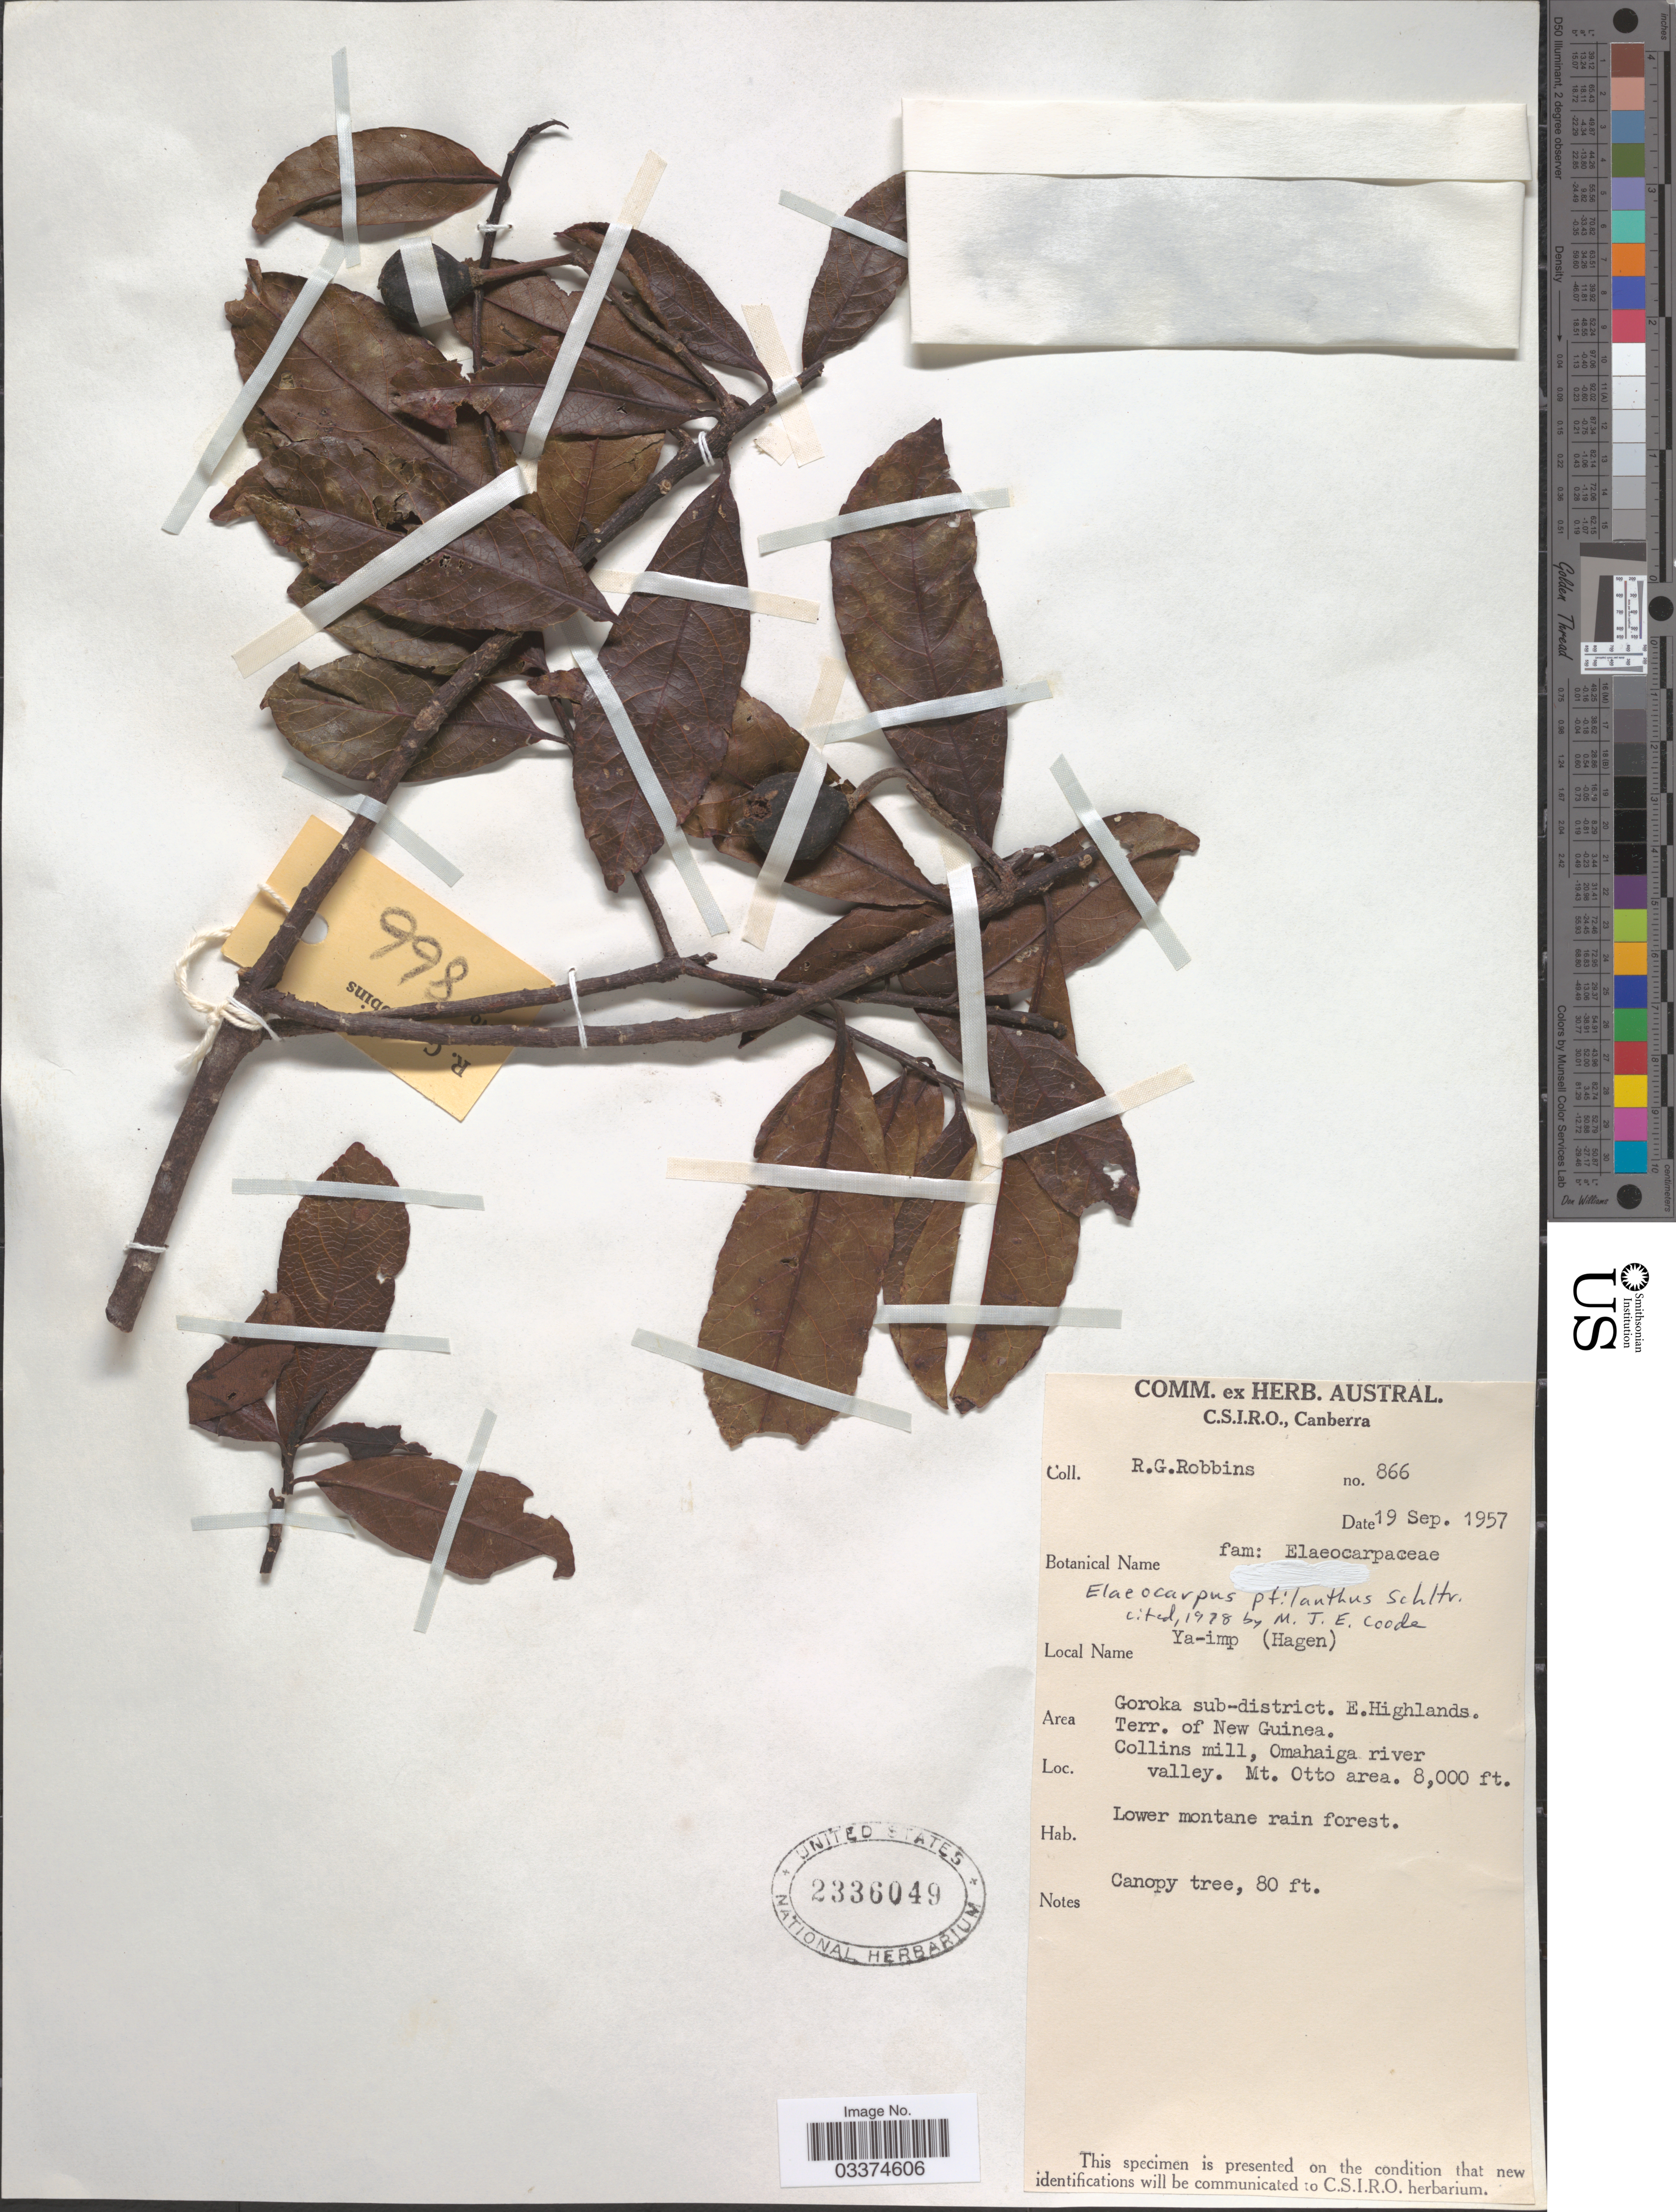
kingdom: Plantae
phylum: Tracheophyta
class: Magnoliopsida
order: Oxalidales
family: Elaeocarpaceae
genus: Elaeocarpus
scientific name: Elaeocarpus ptilanthus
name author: Schltr.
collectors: R. Robbins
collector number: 866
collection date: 1957-09-19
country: Papua New Guinea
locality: Area Goroka sub-district. E. Highlands. Terr. of New Guinea. Collins mill, Omahaiga river valley, Mt. Otto area.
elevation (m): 2438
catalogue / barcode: US 2336049